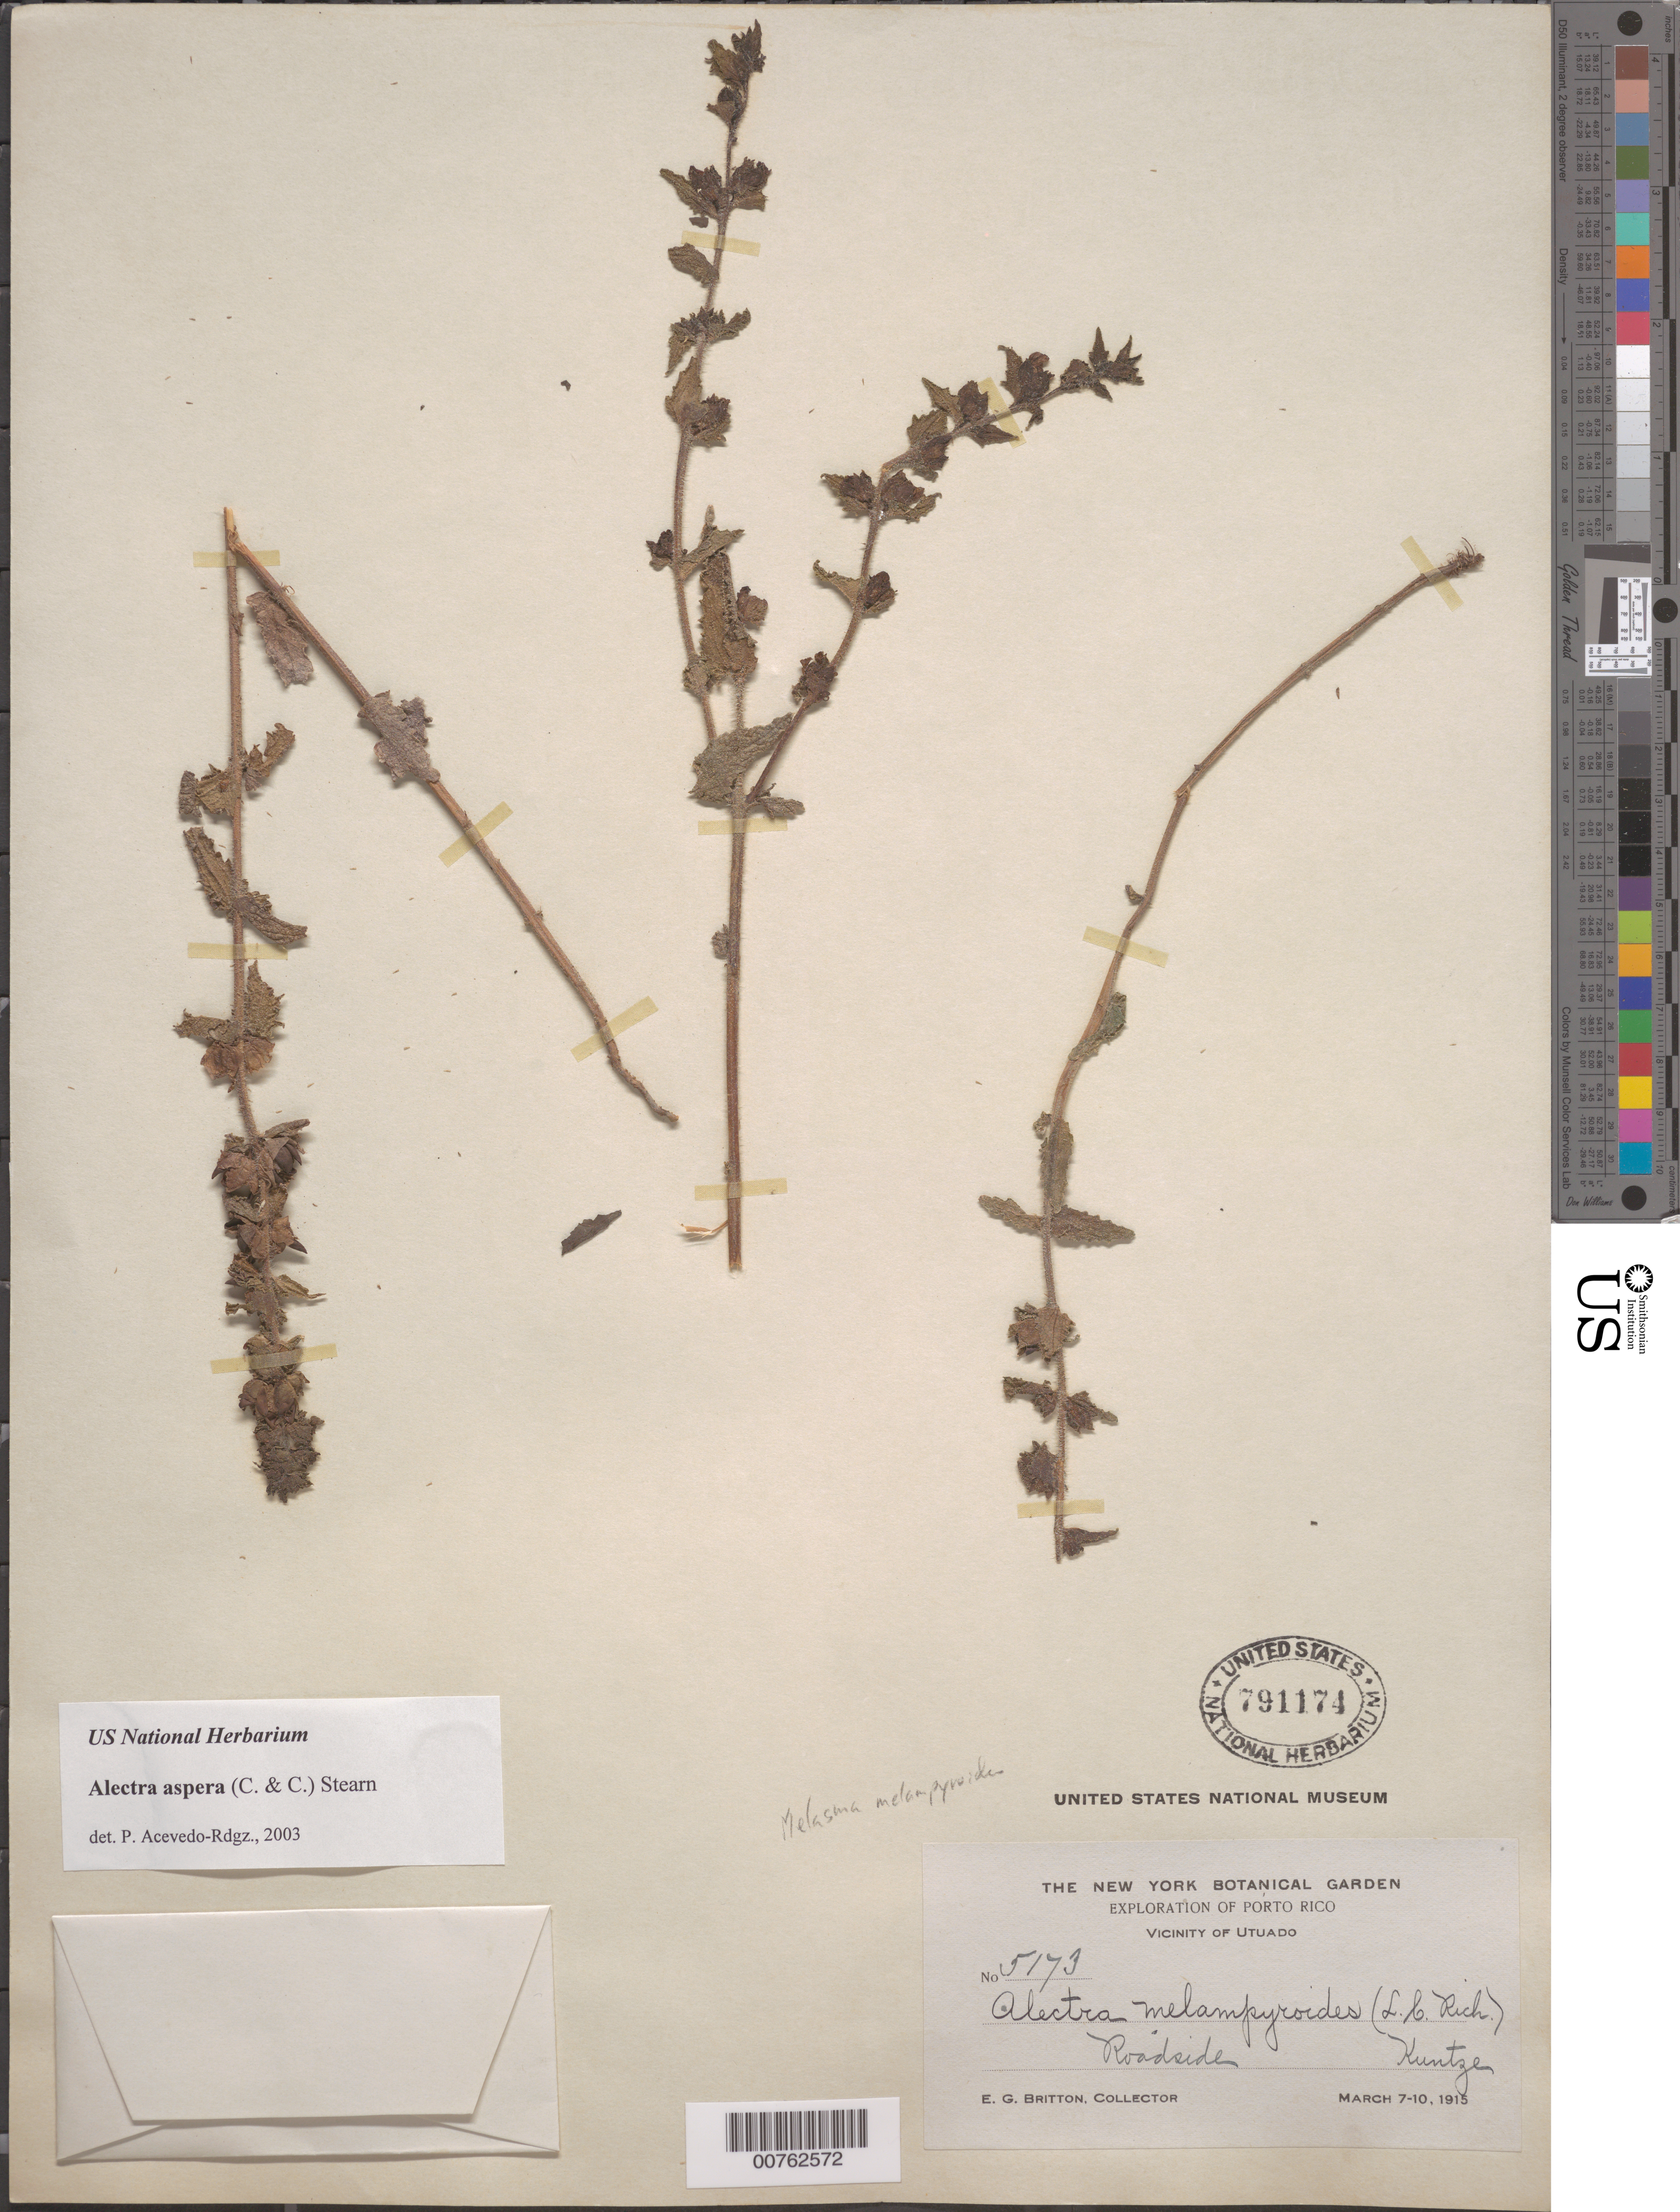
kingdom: Plantae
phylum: Tracheophyta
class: Magnoliopsida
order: Lamiales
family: Orobanchaceae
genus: Alectra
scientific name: Alectra fluminensis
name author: (Vell.) Stearn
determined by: Acevedo-Rodríguez, P., (BOT), Smithsonian Institution - National Museum of Natural History (UNITED STATES)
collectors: E. G. Britton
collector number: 5173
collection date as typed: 07 Mar 1915 to 10 Mar 1915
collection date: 1915-03-07/1915-03-10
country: Puerto Rico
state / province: Utuado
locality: Vicinity of Utuada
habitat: Roadside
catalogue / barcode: US 791174